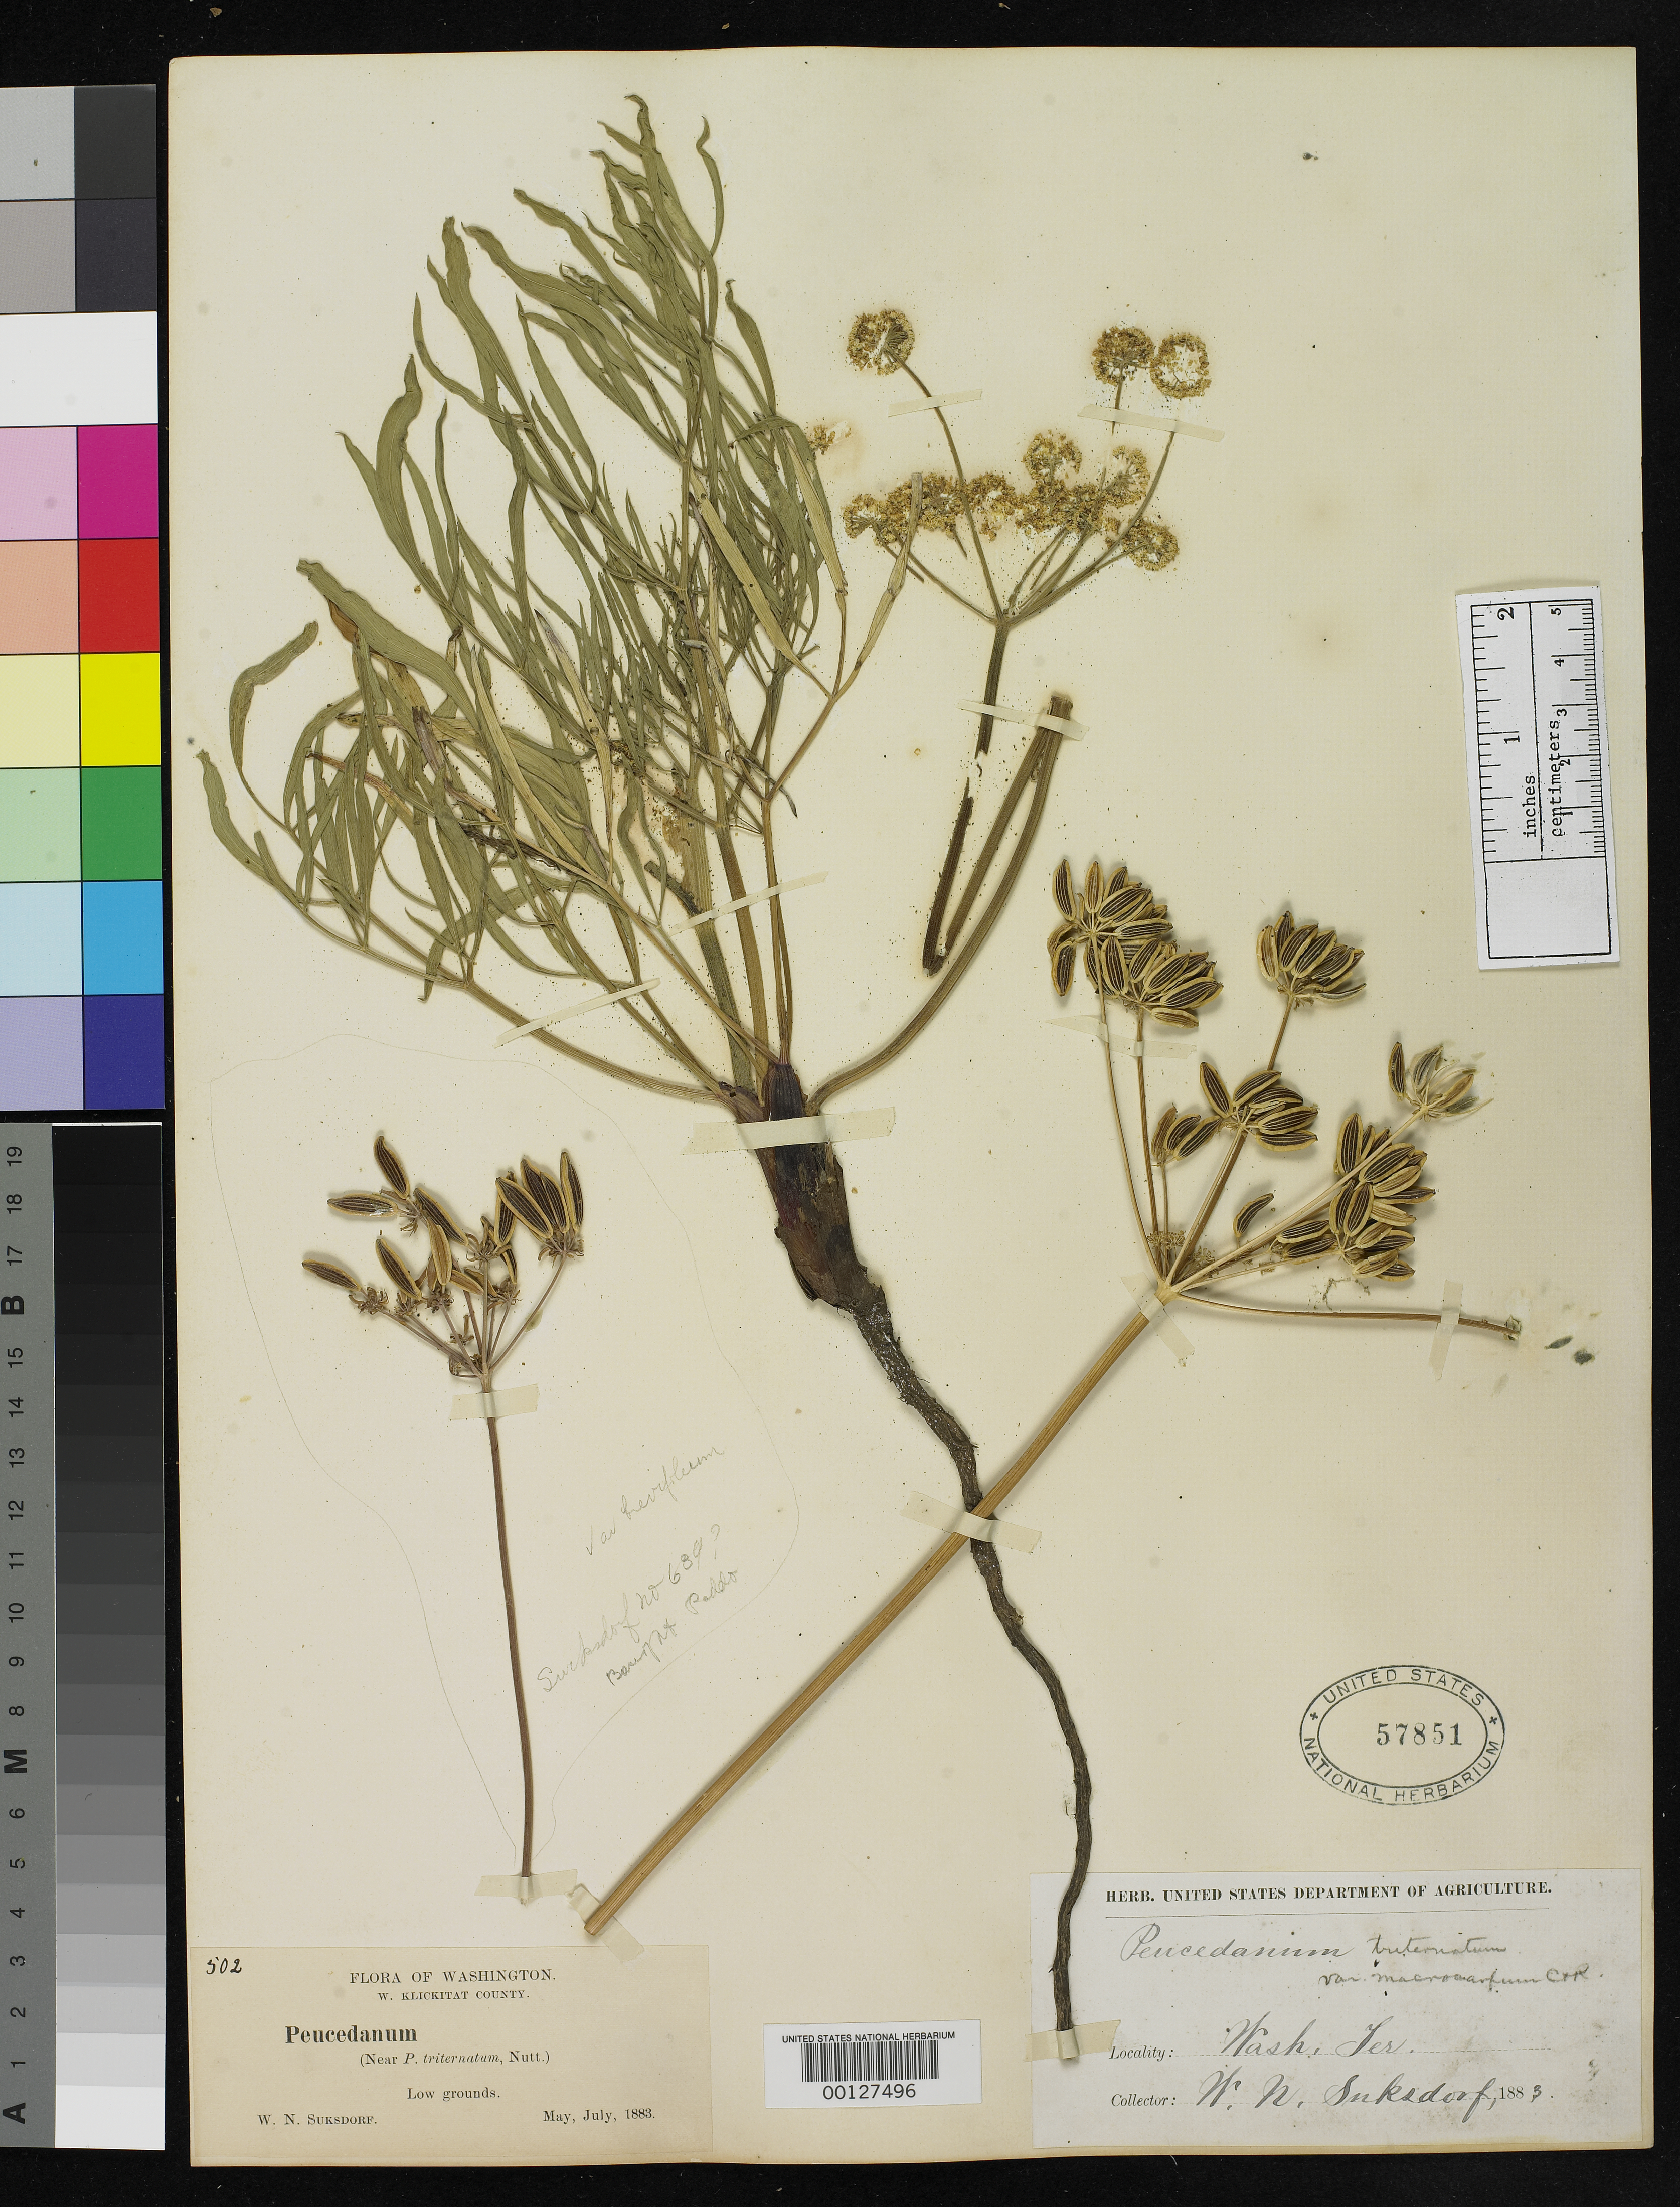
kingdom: Plantae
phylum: Tracheophyta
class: Magnoliopsida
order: Apiales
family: Apiaceae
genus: Peucedanum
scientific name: Peucedanum triternatum var. macrocarpum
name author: J.M. Coult. & Rose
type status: Isosyntype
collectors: W. N. Suksdorf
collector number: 502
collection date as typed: May 1883 to -- Jul 1883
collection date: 1883-05/1883-07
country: United States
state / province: Washington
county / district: Klickitat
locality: Banks of Columbia River.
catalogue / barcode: US 57851